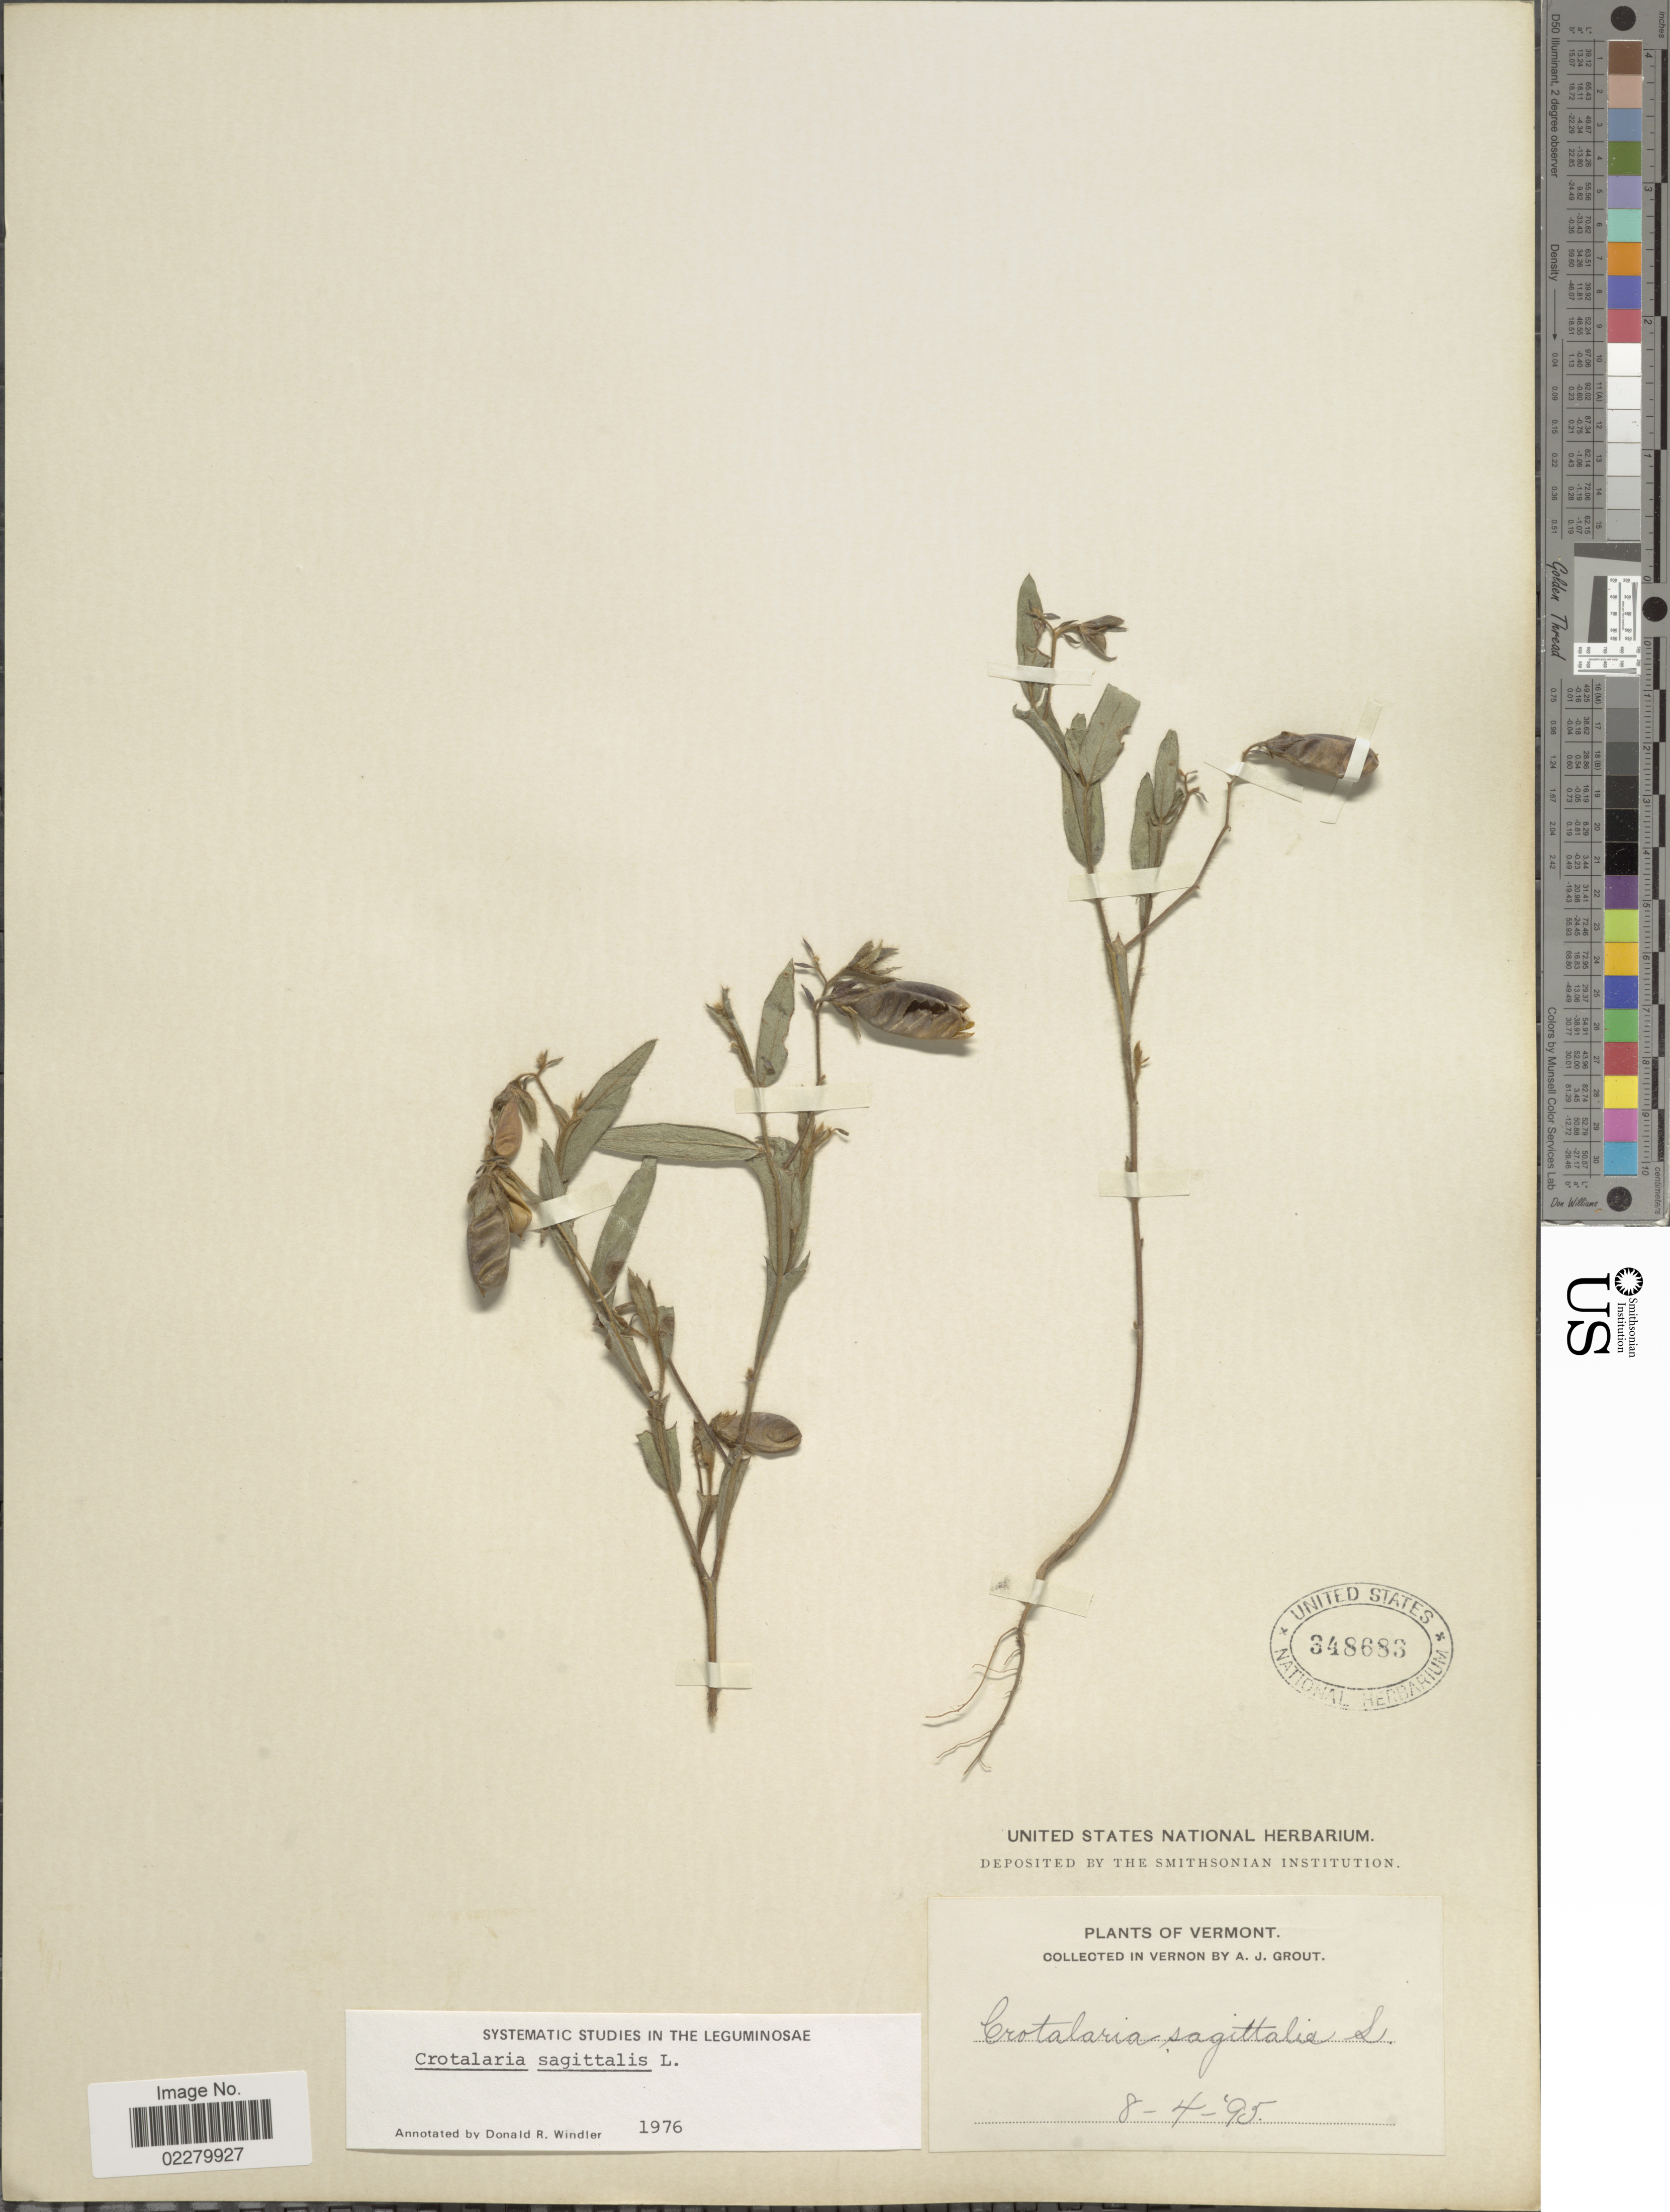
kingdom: Plantae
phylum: Tracheophyta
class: Magnoliopsida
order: Fabales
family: Fabaceae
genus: Crotalaria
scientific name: Crotalaria sagittalis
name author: L.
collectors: A. J. Grout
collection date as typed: Transcribed d/m/y: 4/8/95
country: United States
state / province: Vermont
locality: Vernon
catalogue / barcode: US 348683